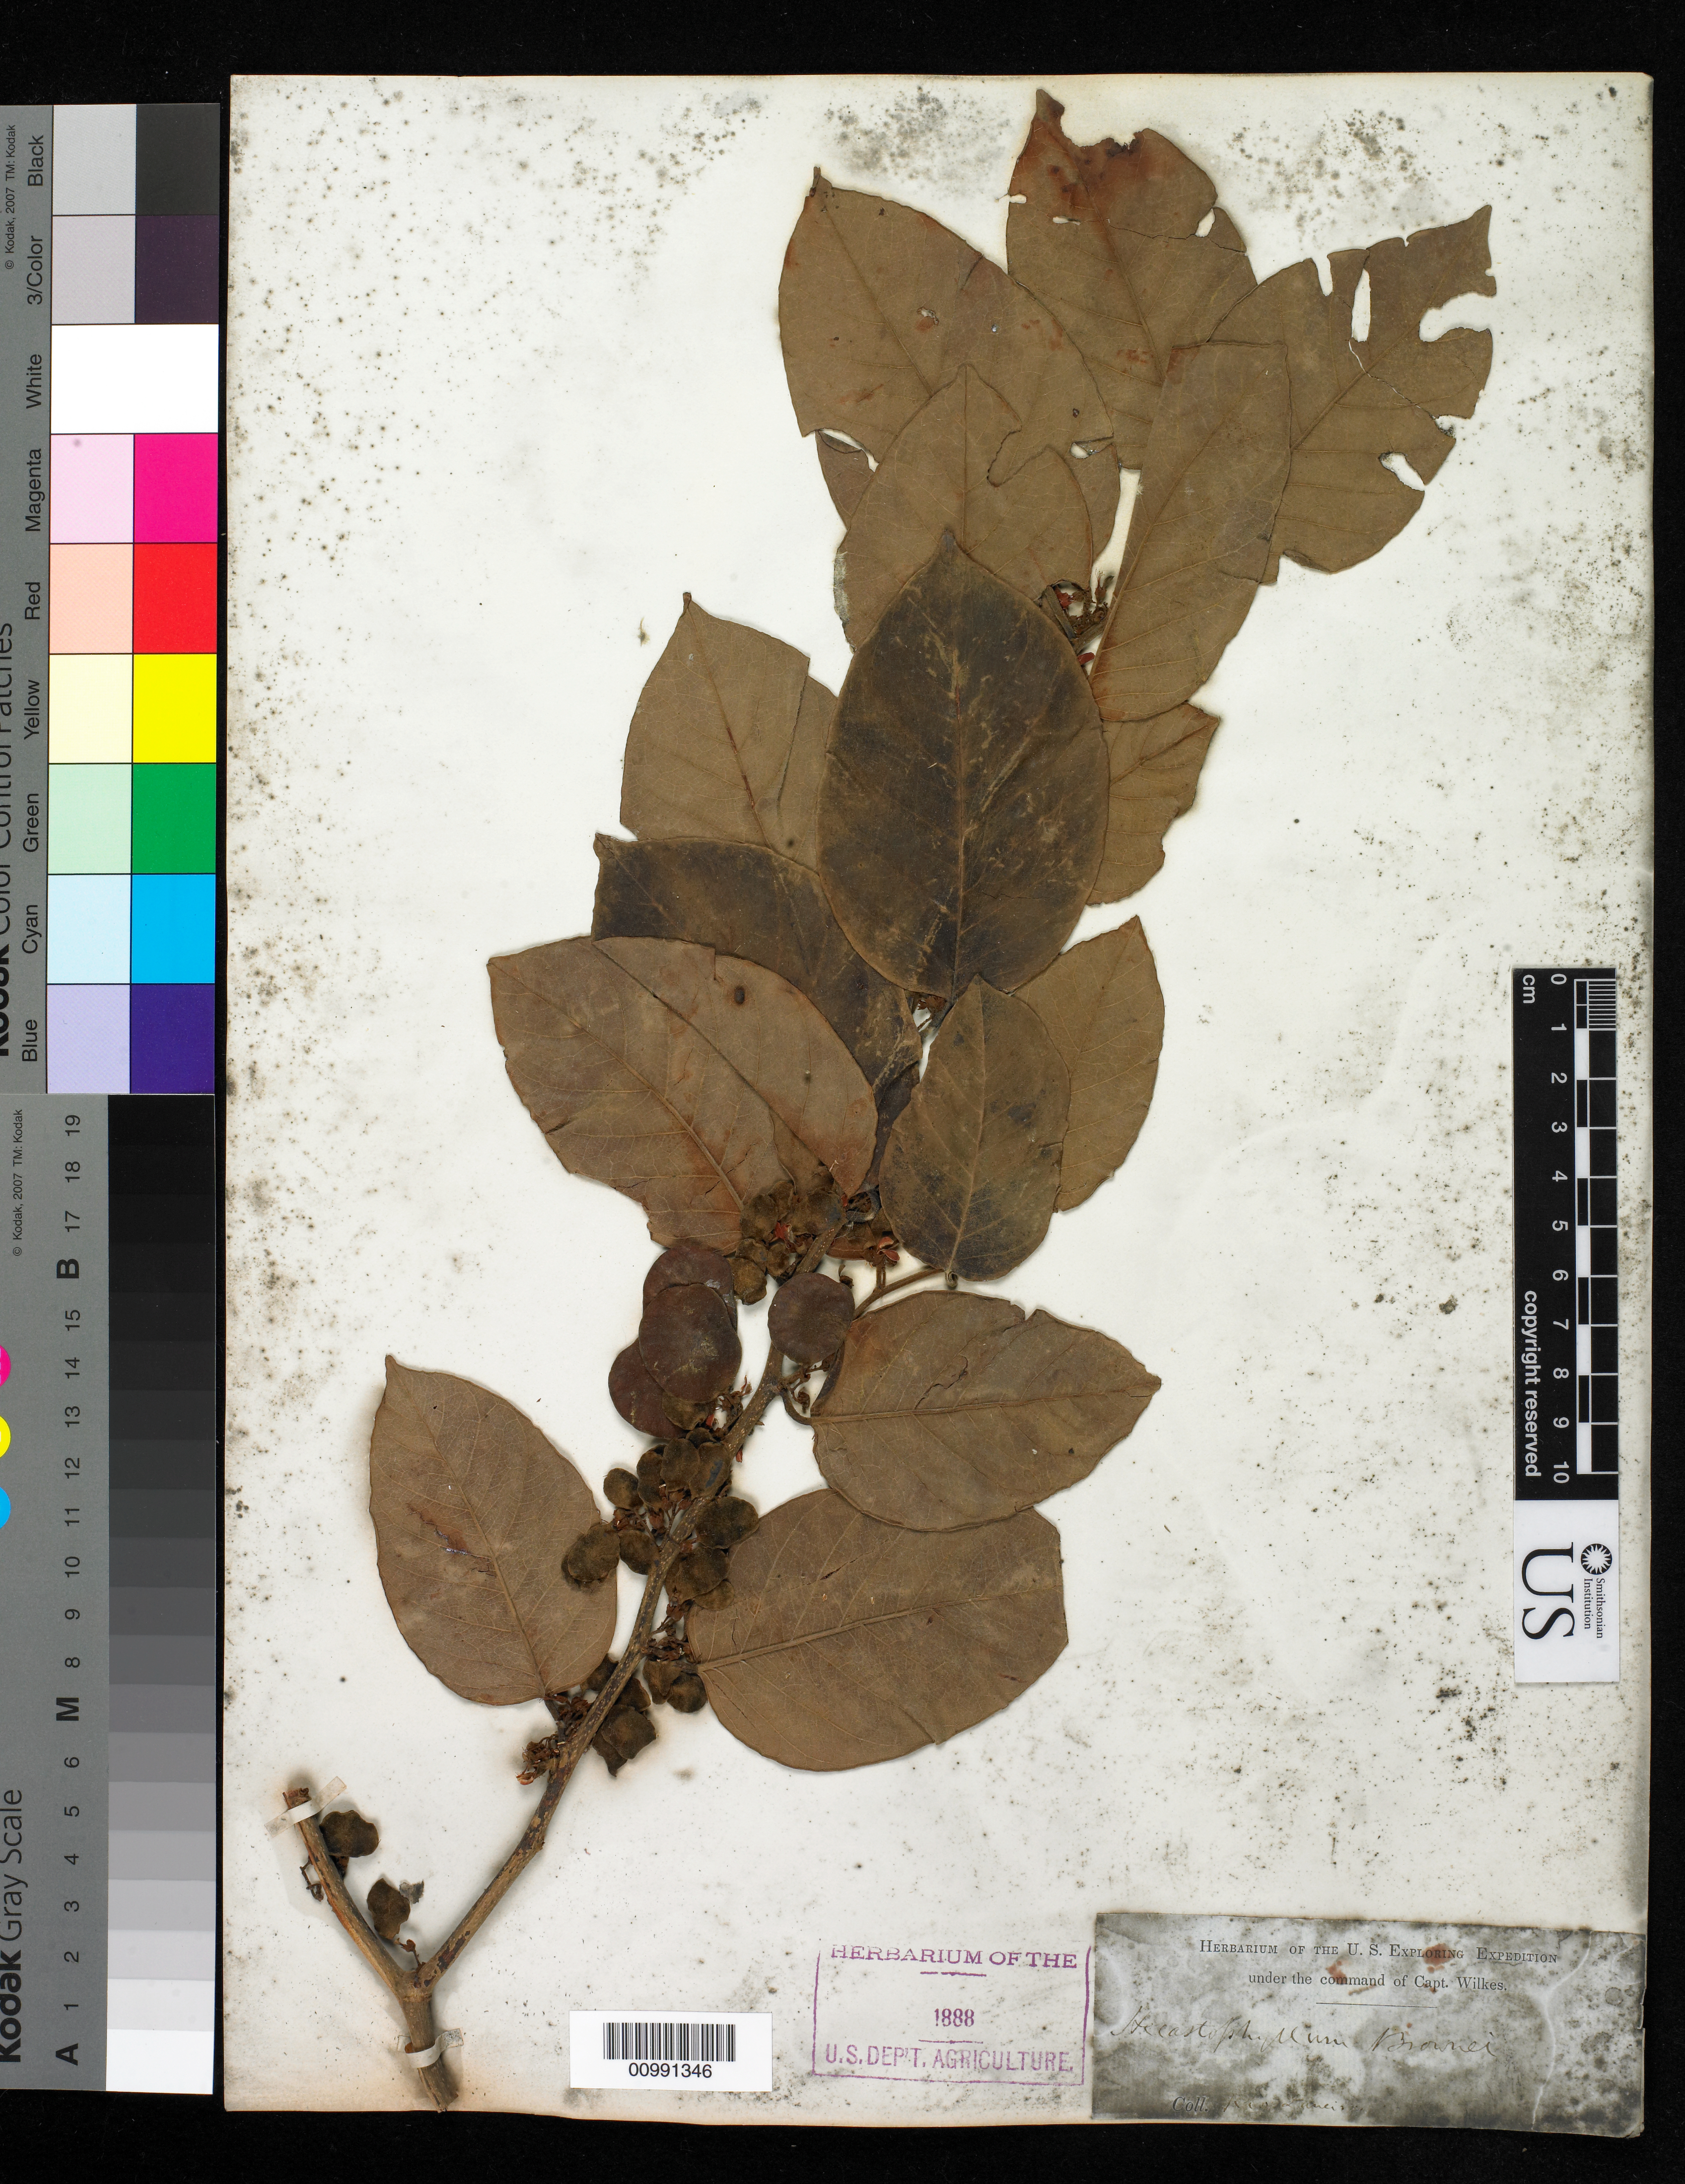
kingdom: Plantae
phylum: Tracheophyta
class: Magnoliopsida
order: Fabales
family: Fabaceae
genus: Dalbergia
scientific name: Dalbergia ecastaphyllum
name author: (L.) Taub.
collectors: Wilkes Explor. Exped.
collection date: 1838/1842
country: Brazil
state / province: Rio de Janeiro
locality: Rio Janeiro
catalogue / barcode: US 98478